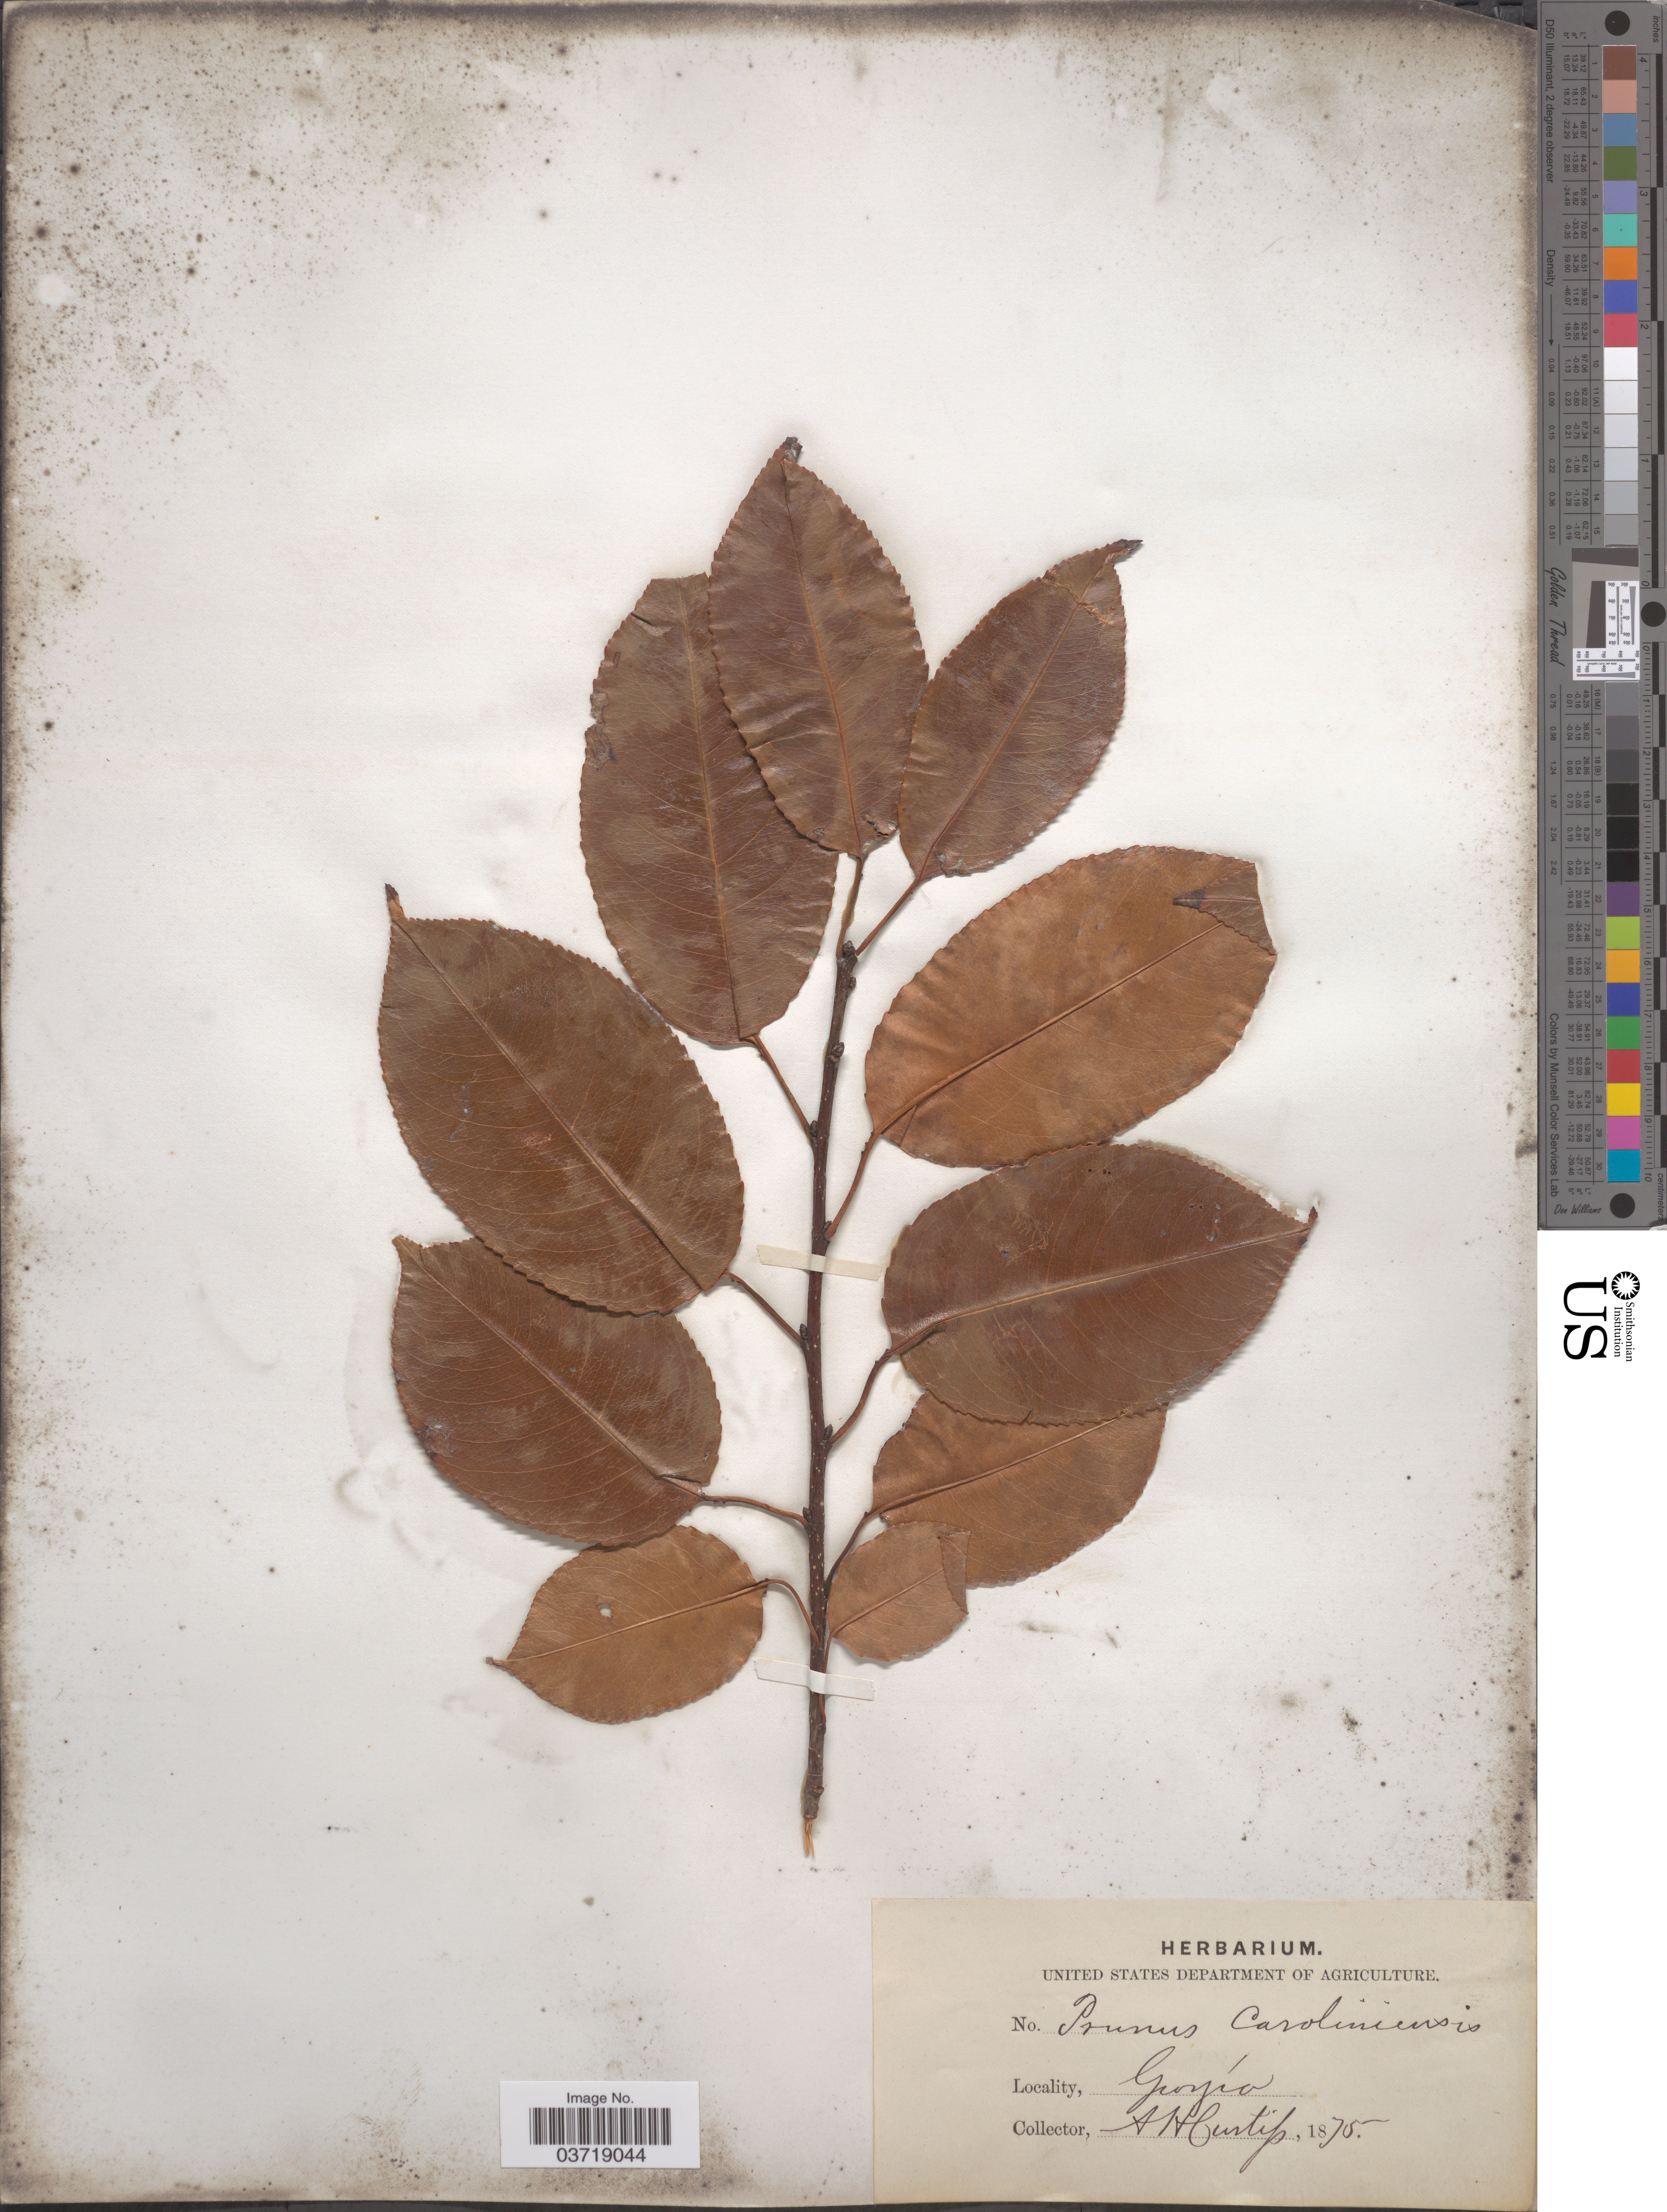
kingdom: Plantae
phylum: Tracheophyta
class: Magnoliopsida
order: Rosales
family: Rosaceae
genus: Prunus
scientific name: Prunus caroliniana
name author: (Mill.) Aiton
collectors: A. H. Curtiss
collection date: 1875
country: United States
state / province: Georgia